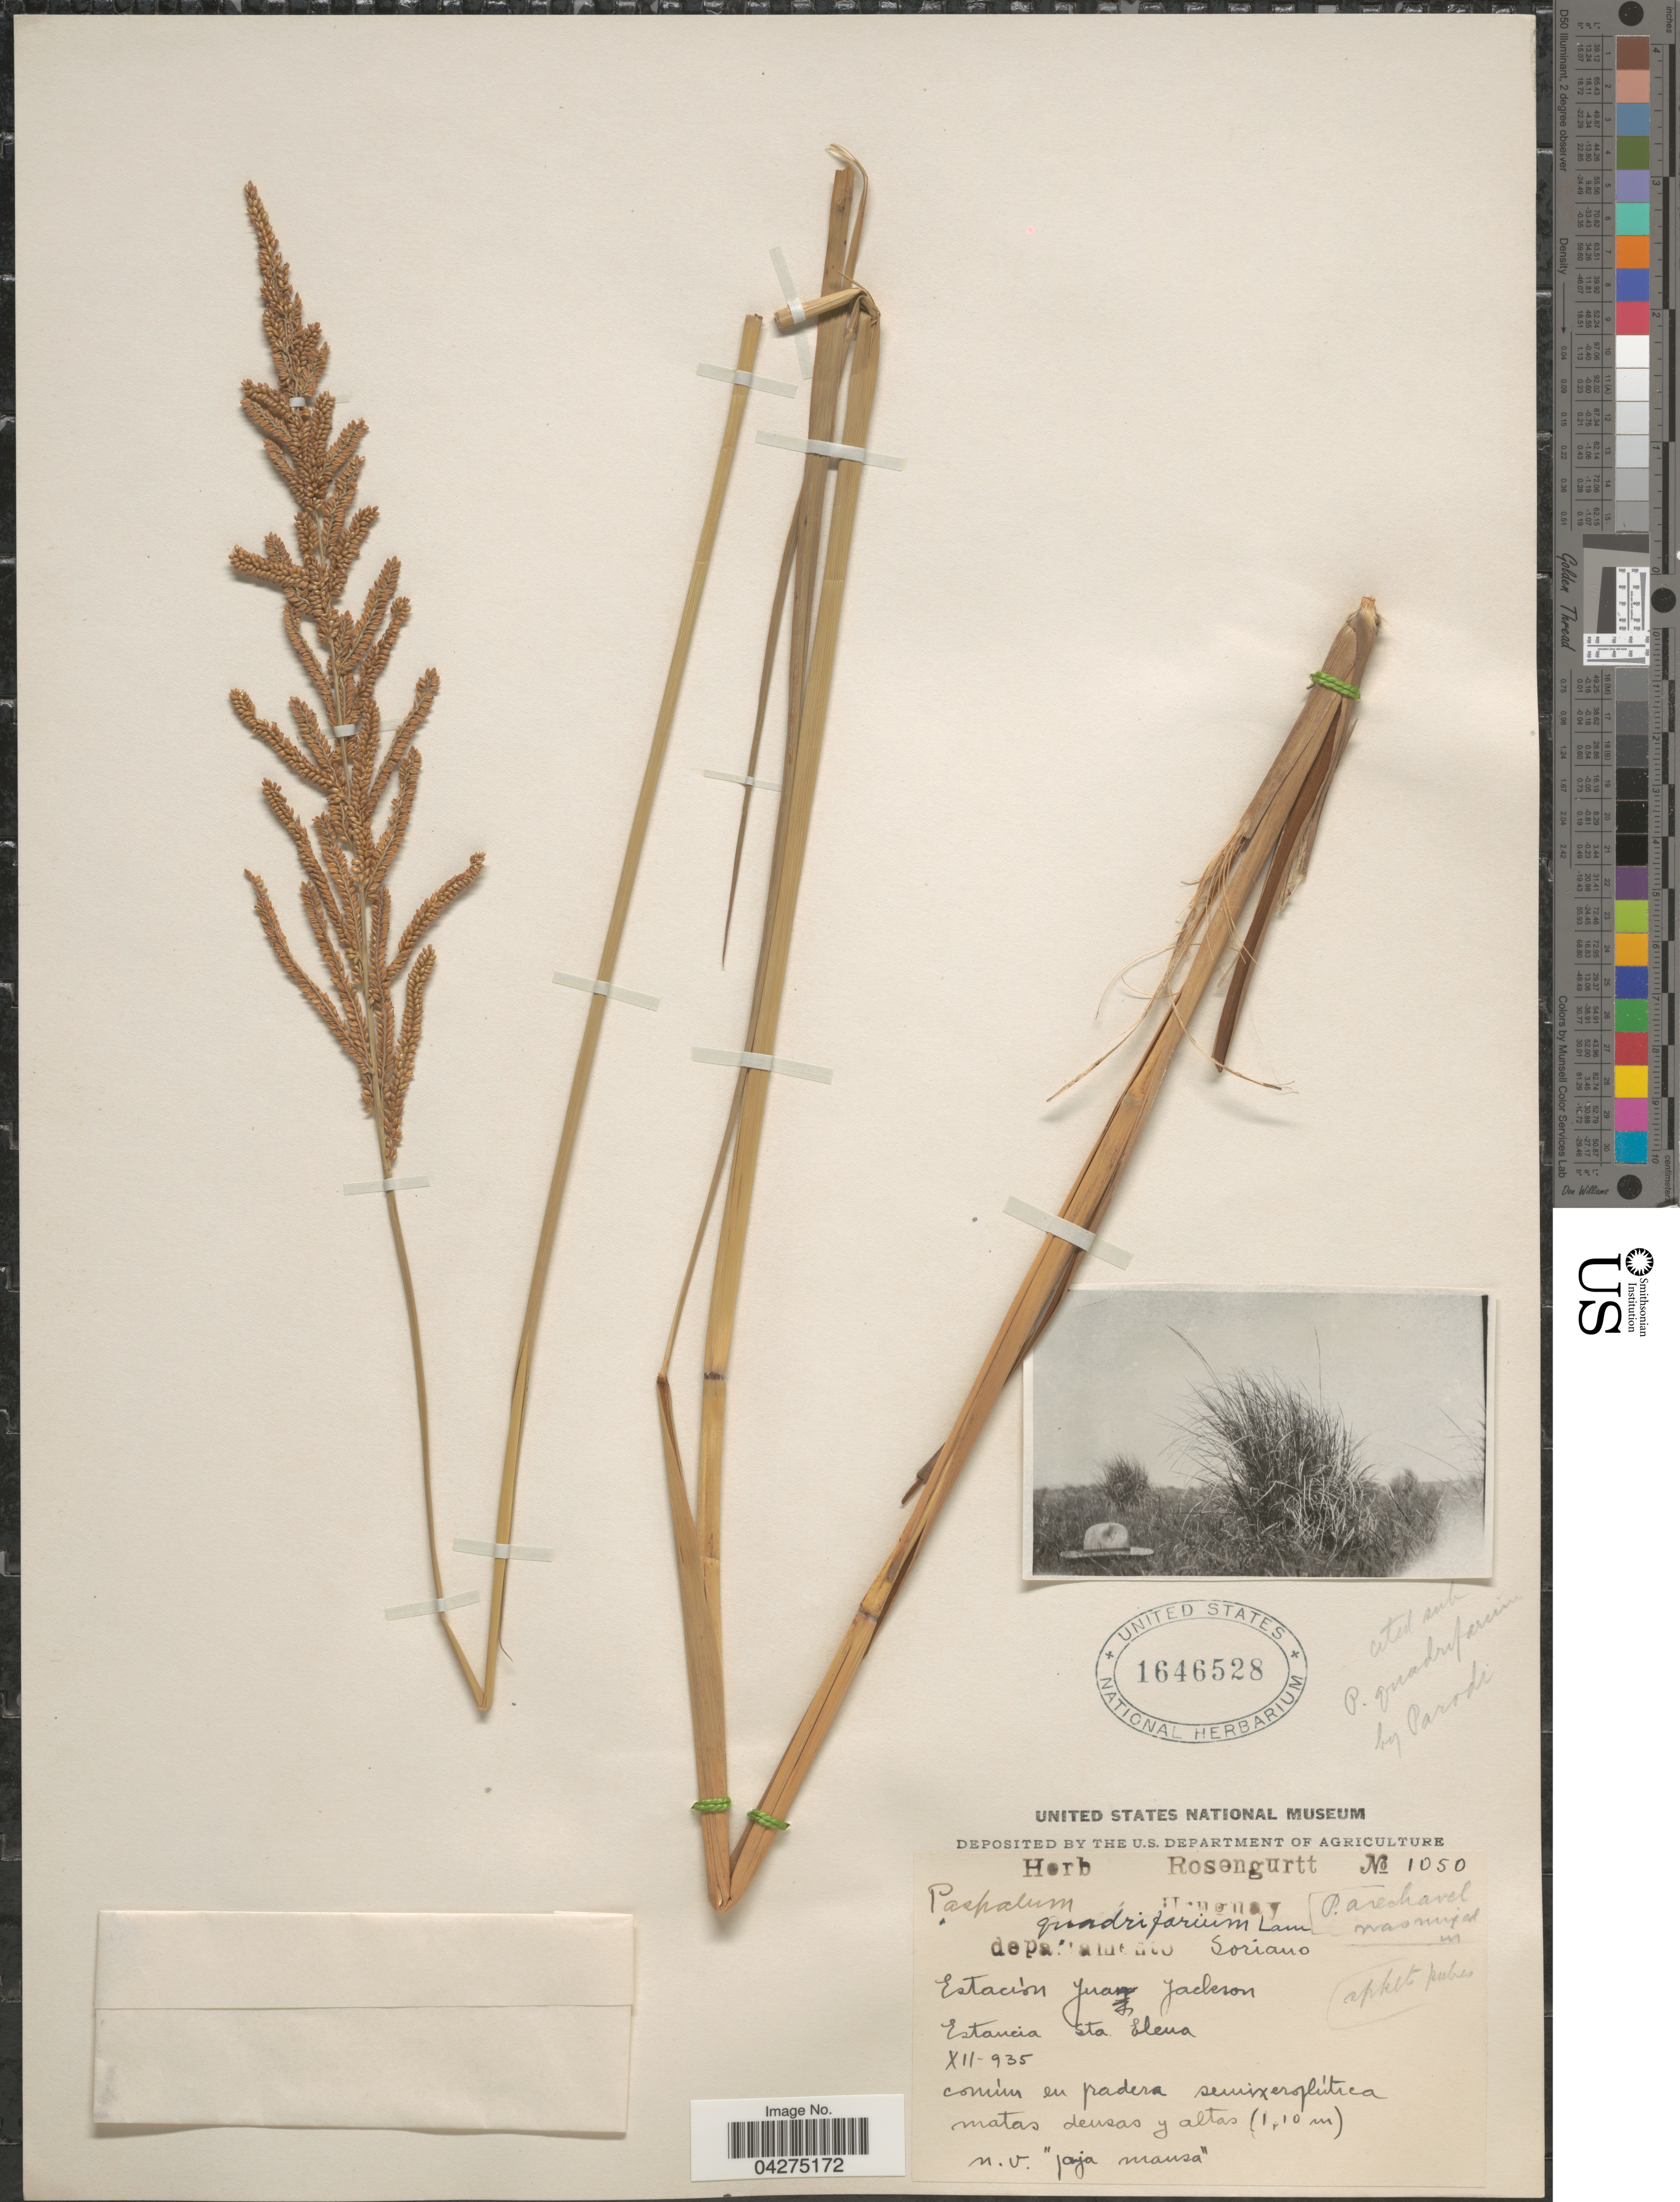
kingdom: Plantae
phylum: Tracheophyta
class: Liliopsida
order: Poales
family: Poaceae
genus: Paspalum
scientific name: Paspalum quadrifarium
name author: Lam.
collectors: ex herb. Rosengurtt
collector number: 1050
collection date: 1935-12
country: Uruguay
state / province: Soriano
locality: Estacion Juan Jackson. Estancia Sta Elena.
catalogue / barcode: US 1646528